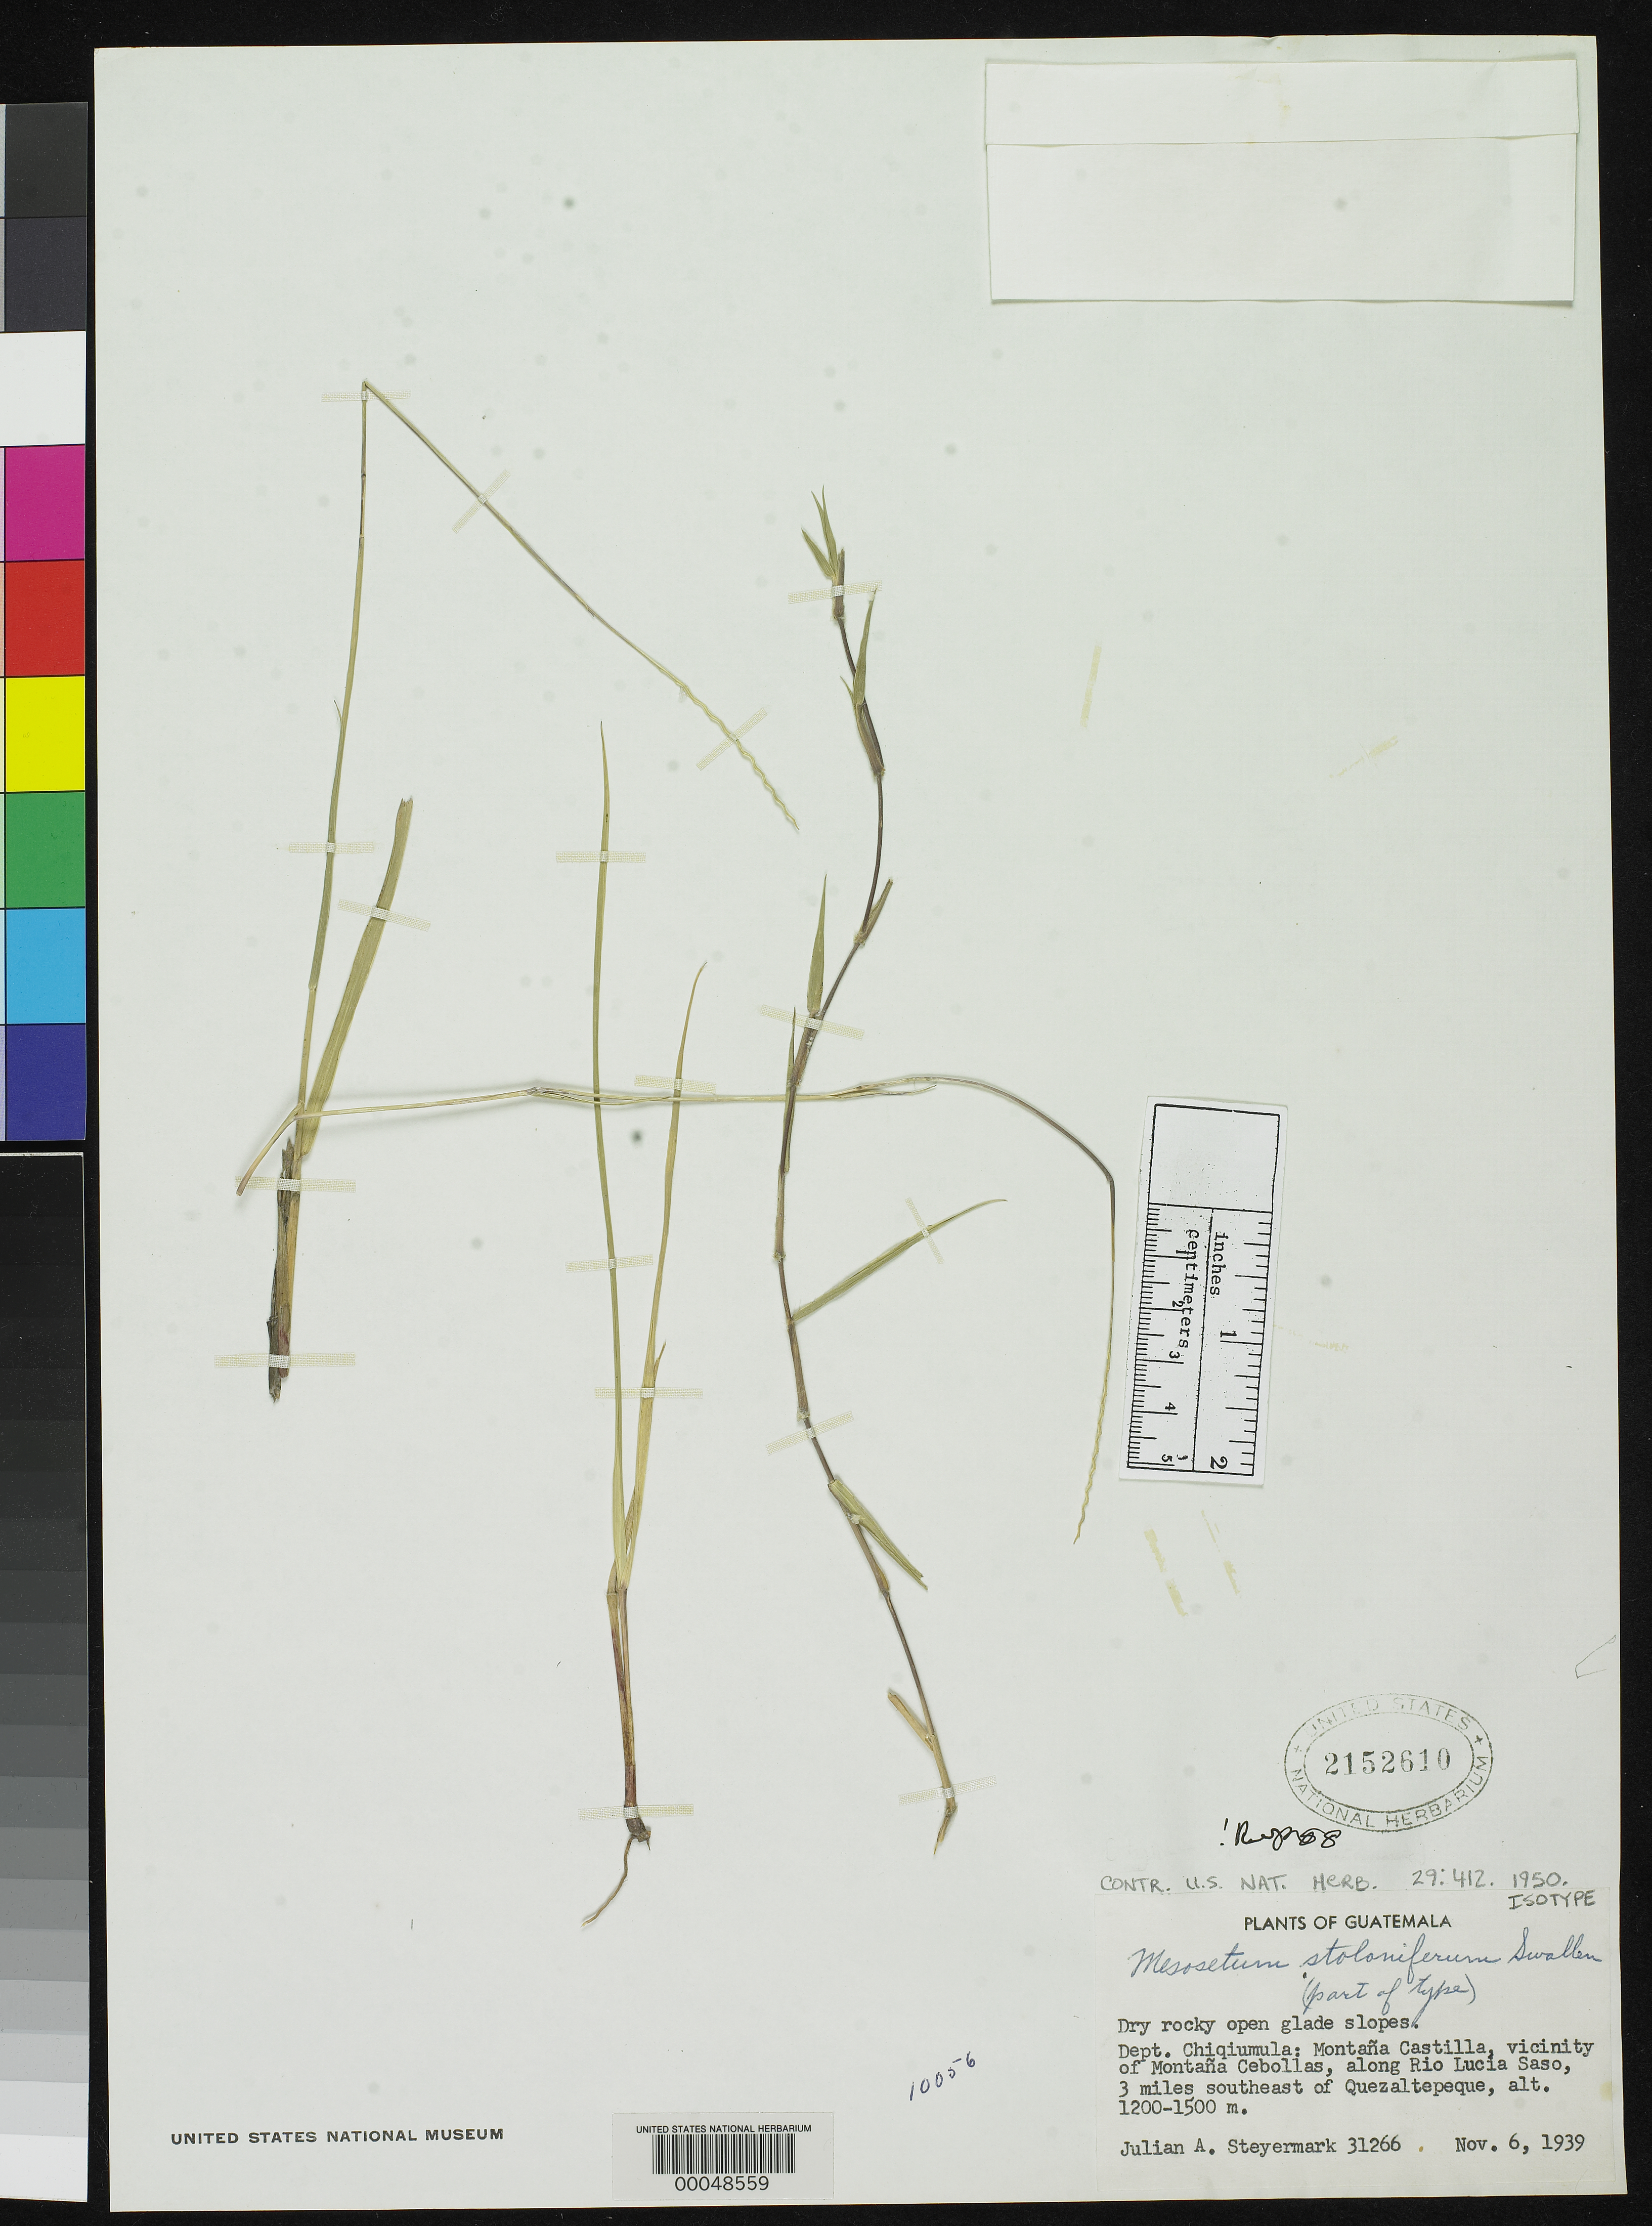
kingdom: Plantae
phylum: Tracheophyta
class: Liliopsida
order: Poales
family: Poaceae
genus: Mesosetum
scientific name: Mesosetum stoloniferum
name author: Swallen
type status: Isotype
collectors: J. Steyermark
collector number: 31266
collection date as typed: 06 Nov 1939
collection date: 1939-11-06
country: Guatemala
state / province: Chiquimula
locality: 3 mi. SE of Quezaltepeque, Montana Castilla, vicinity of Montana.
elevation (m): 1200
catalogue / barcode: US 2152610